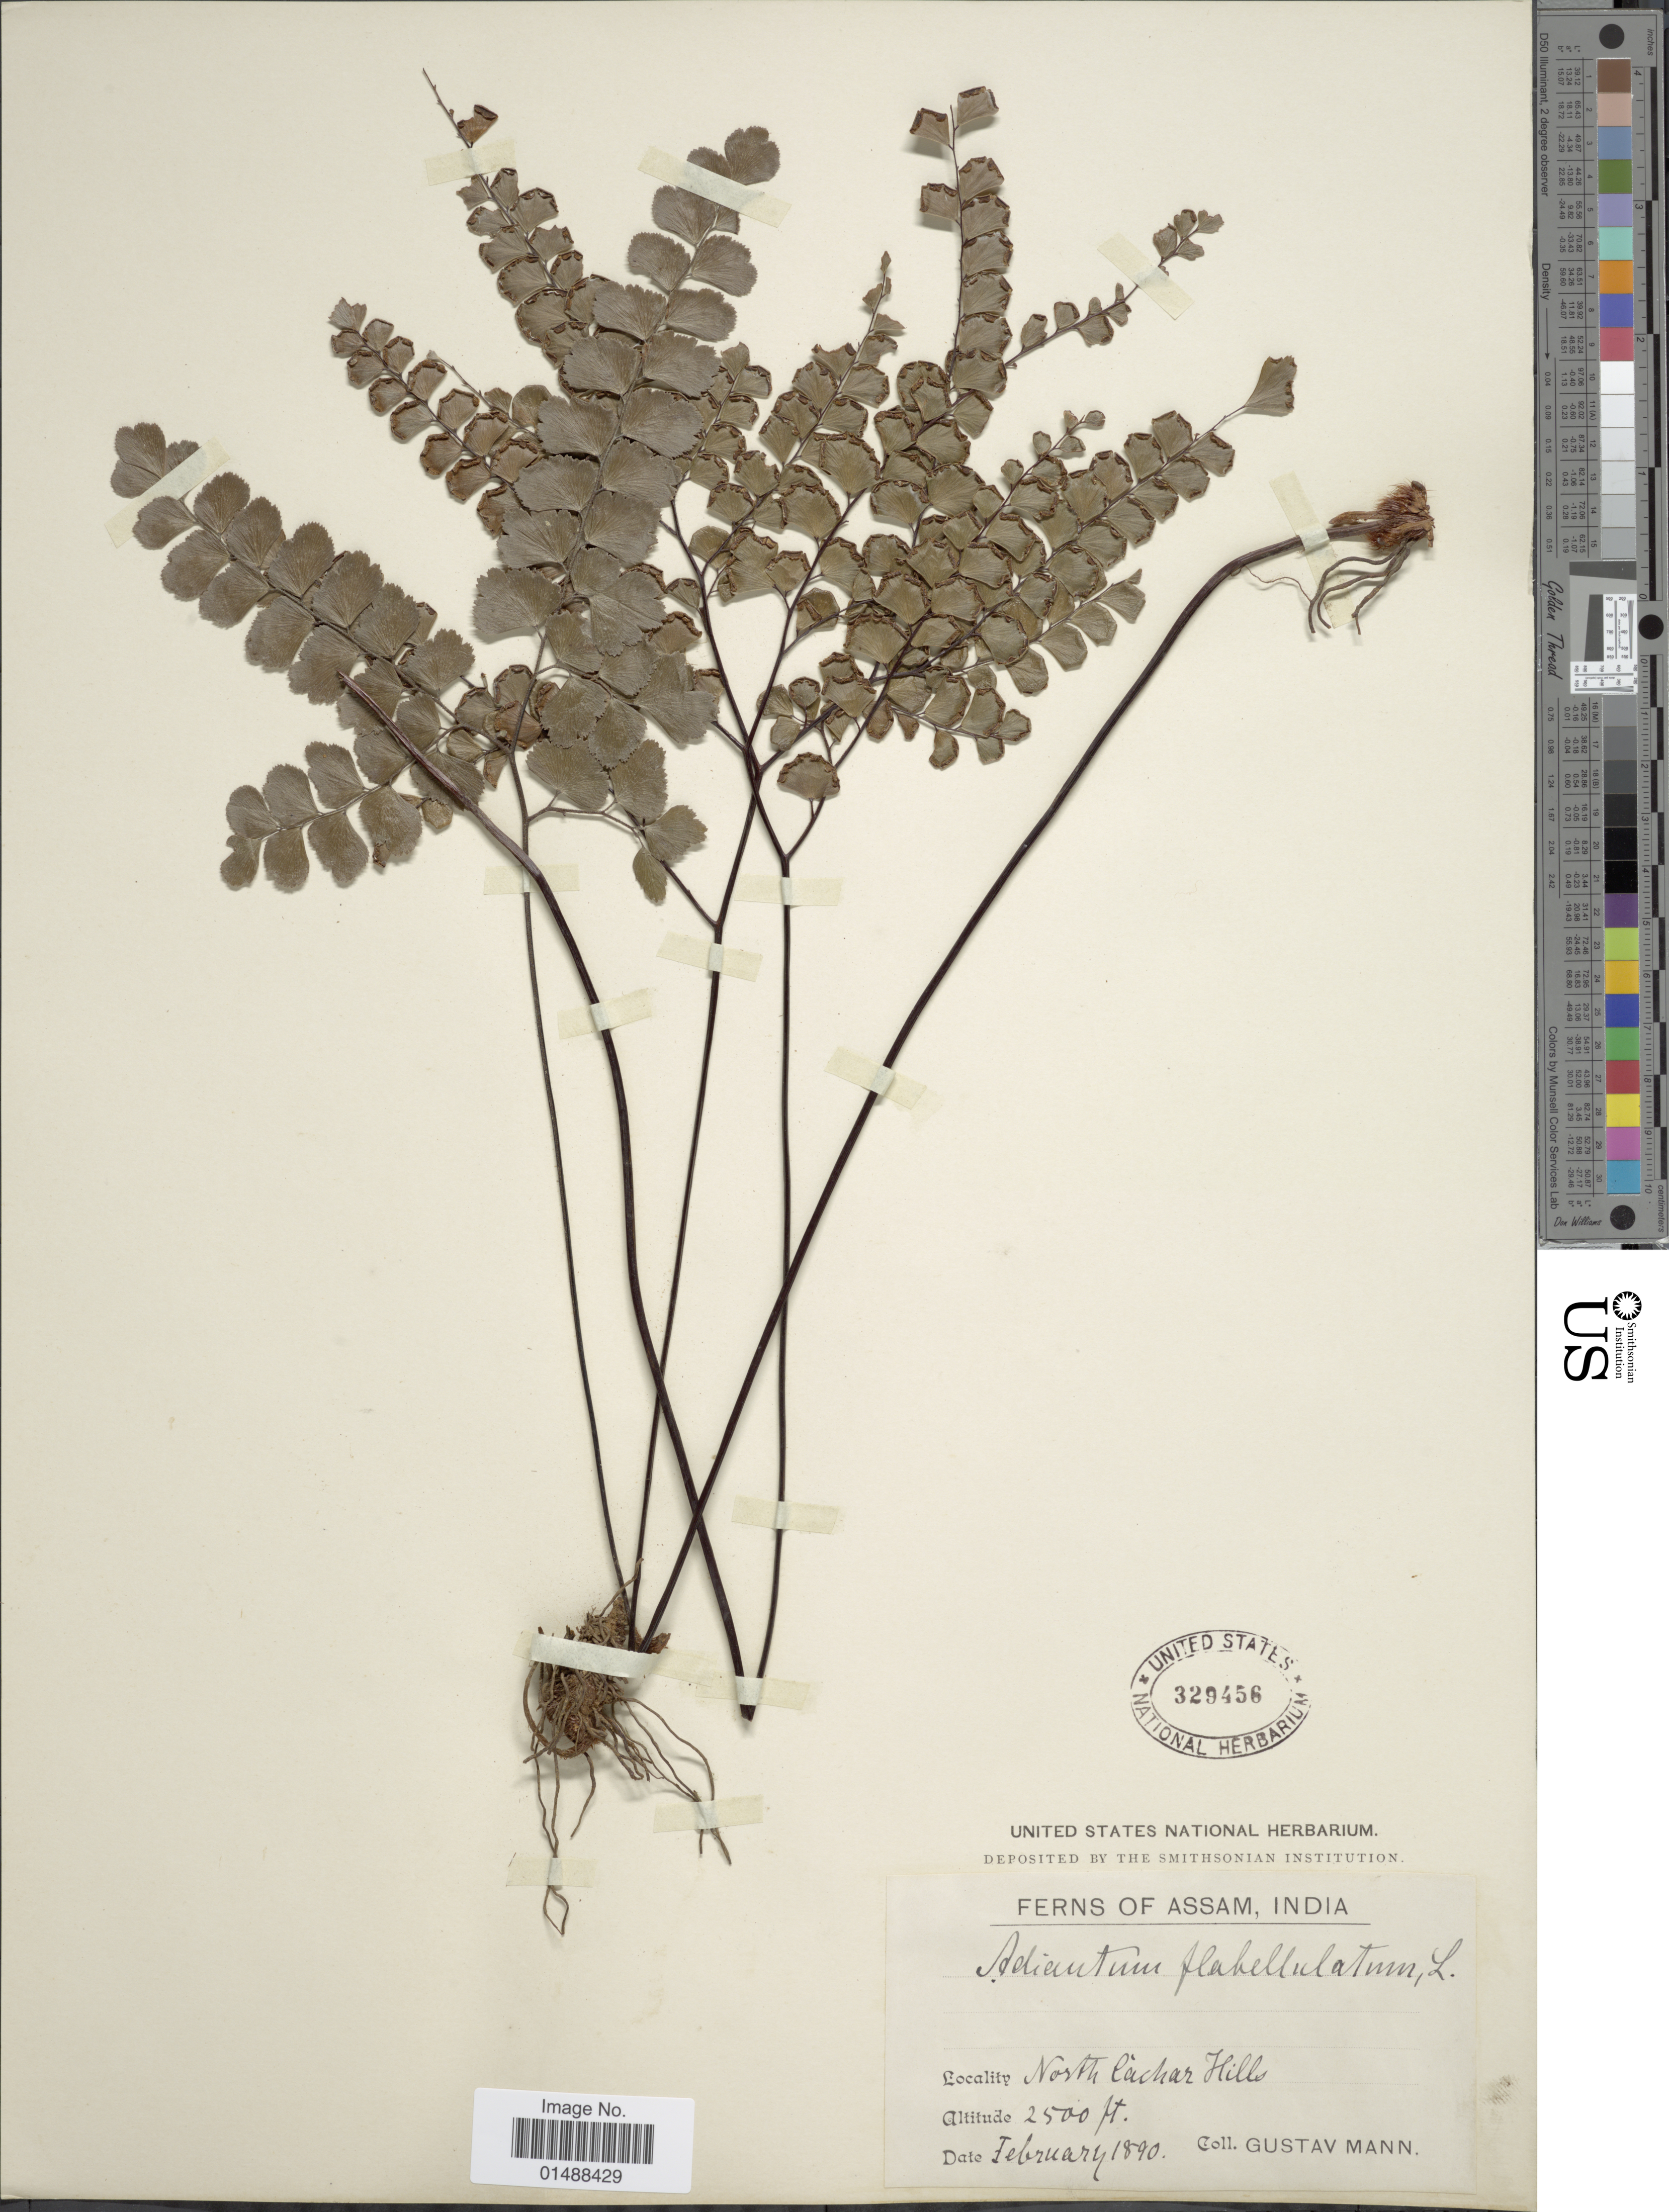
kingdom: Plantae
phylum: Tracheophyta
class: Polypodiopsida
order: Polypodiales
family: Pteridaceae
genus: Adiantum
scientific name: Adiantum flabellulatum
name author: L.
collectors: Mann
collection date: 1890-02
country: India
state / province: Assam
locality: Assam, India, North Cachar Hills.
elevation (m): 762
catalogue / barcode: US 329456